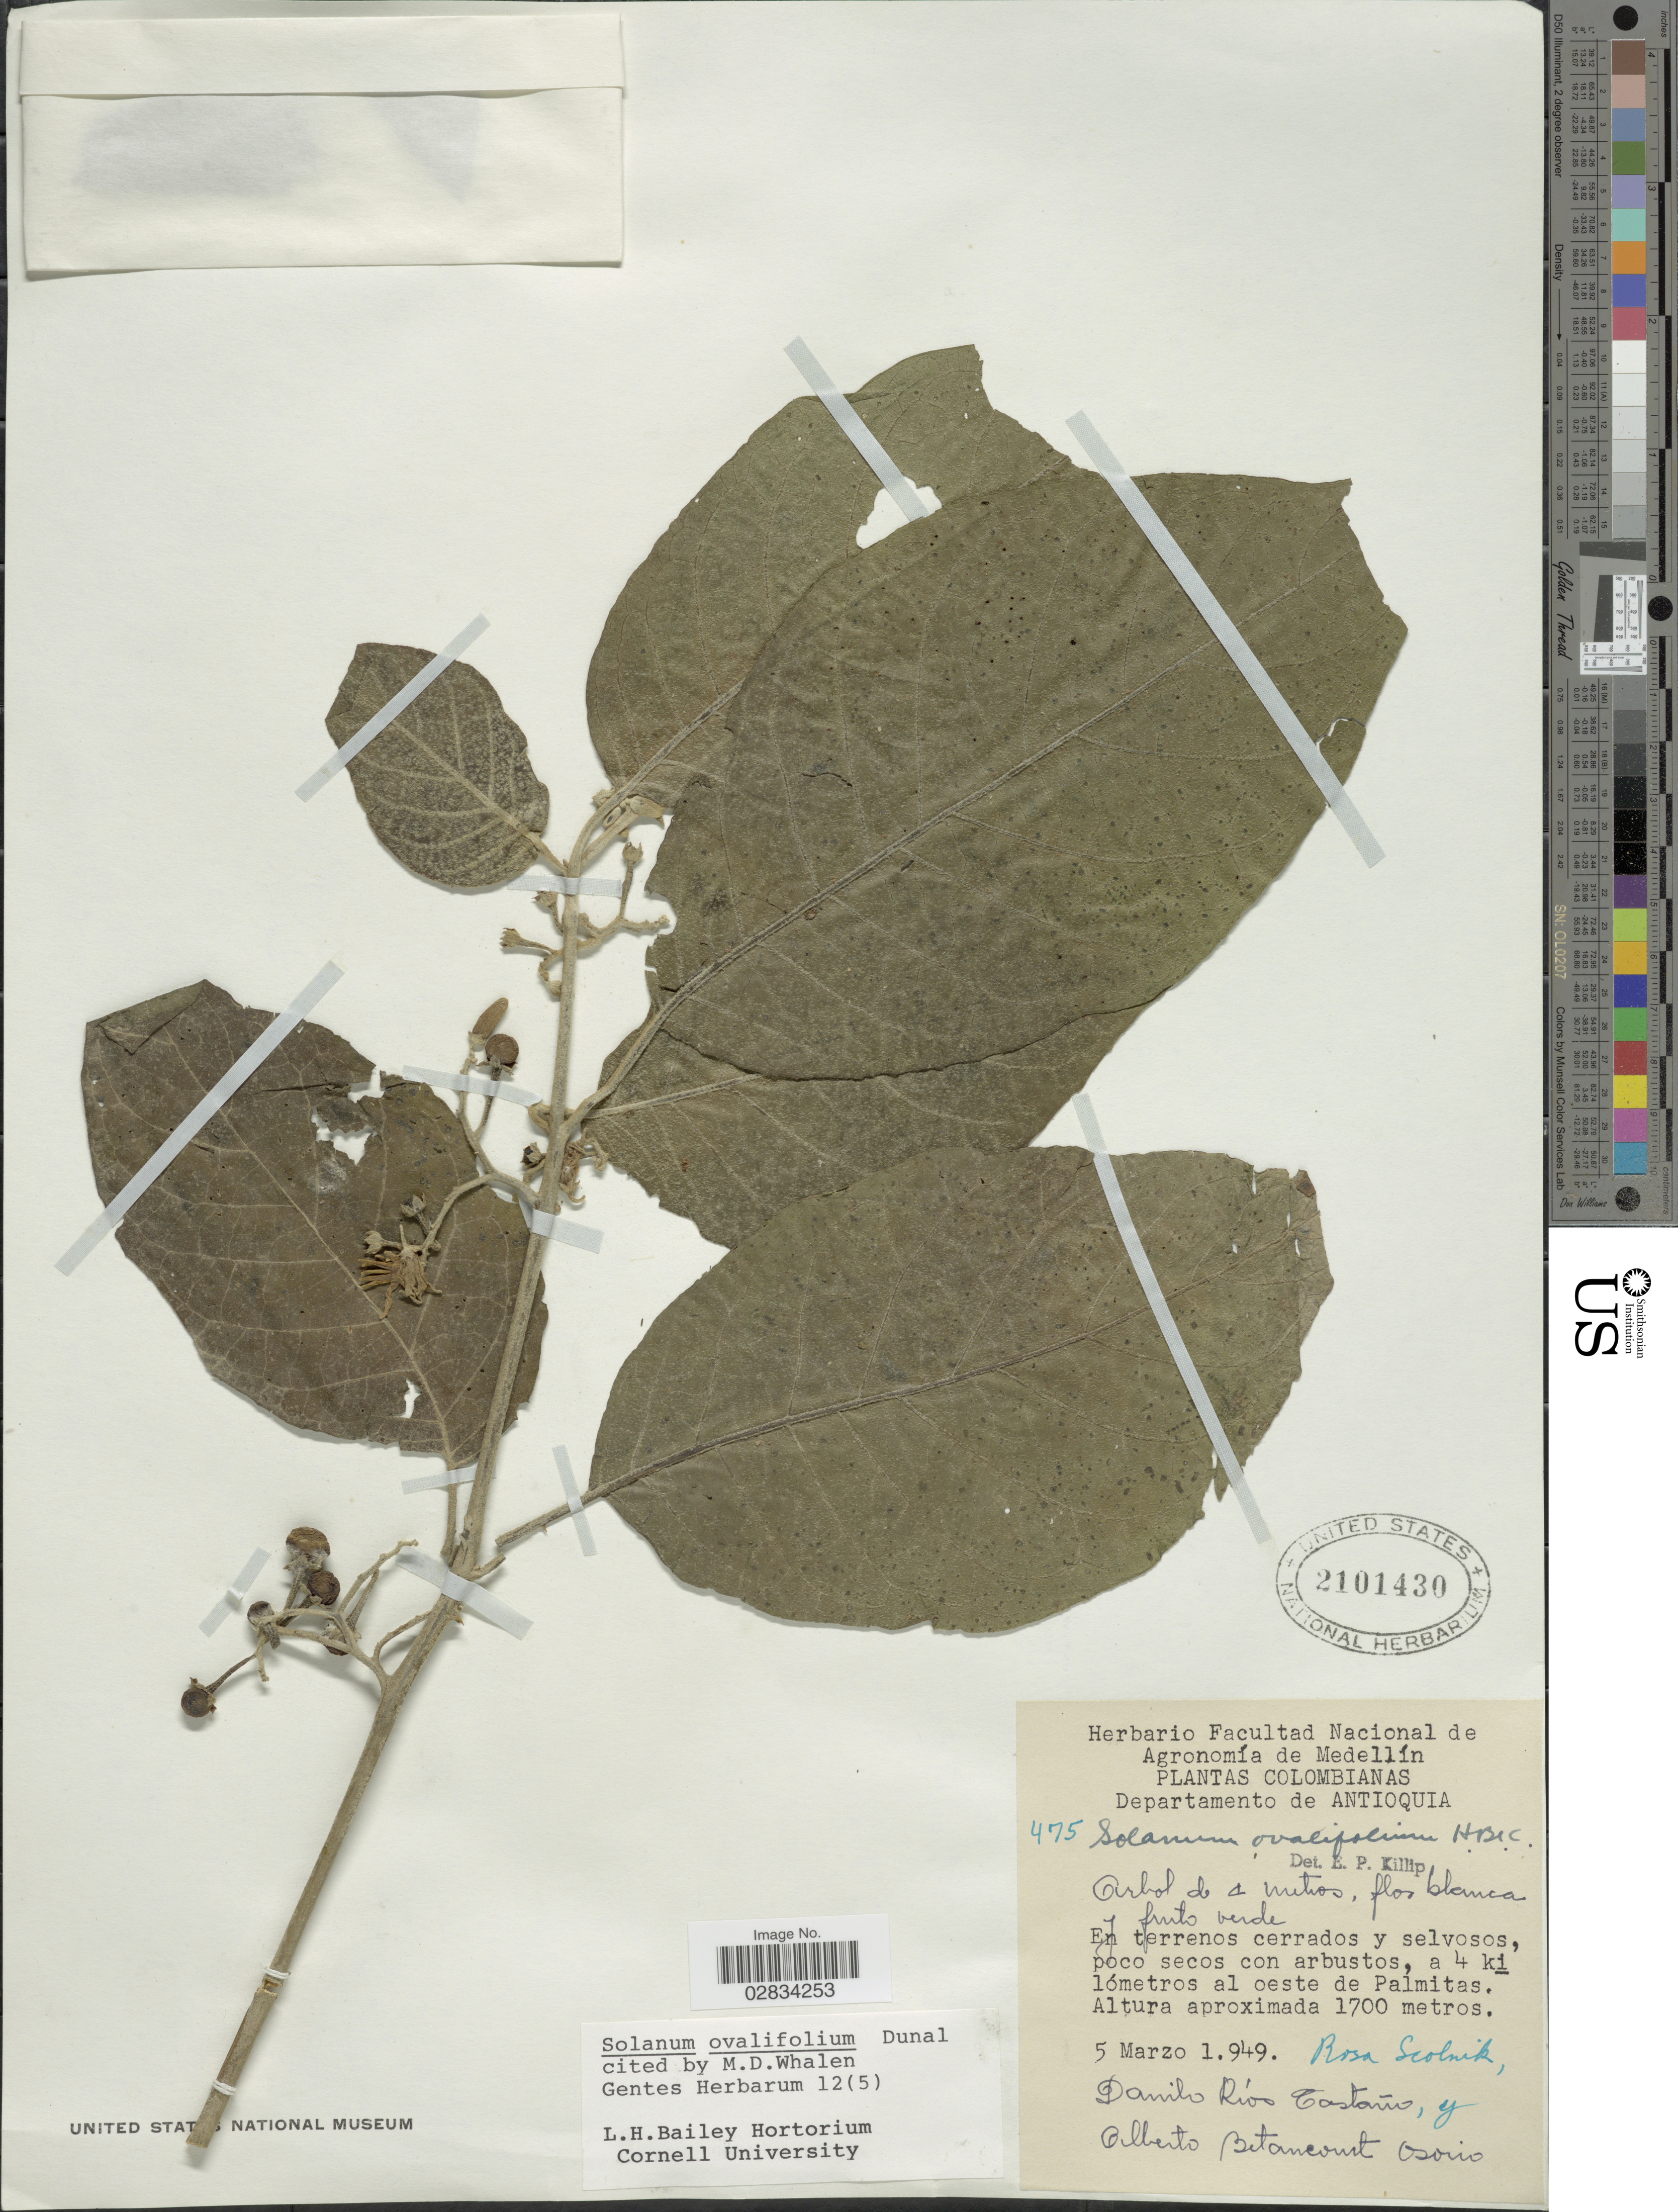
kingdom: Plantae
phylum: Tracheophyta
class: Magnoliopsida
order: Solanales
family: Solanaceae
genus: Solanum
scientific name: Solanum ovalifolium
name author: Dunal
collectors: R. Scolnik, D. Rios C. & A. Betancourt O.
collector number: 475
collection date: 1949-03-05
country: Colombia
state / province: Antioquia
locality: Departamento de Antioquia. A 4 kilómetros al oeste de Palmitas.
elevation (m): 1700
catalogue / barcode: US 2101430